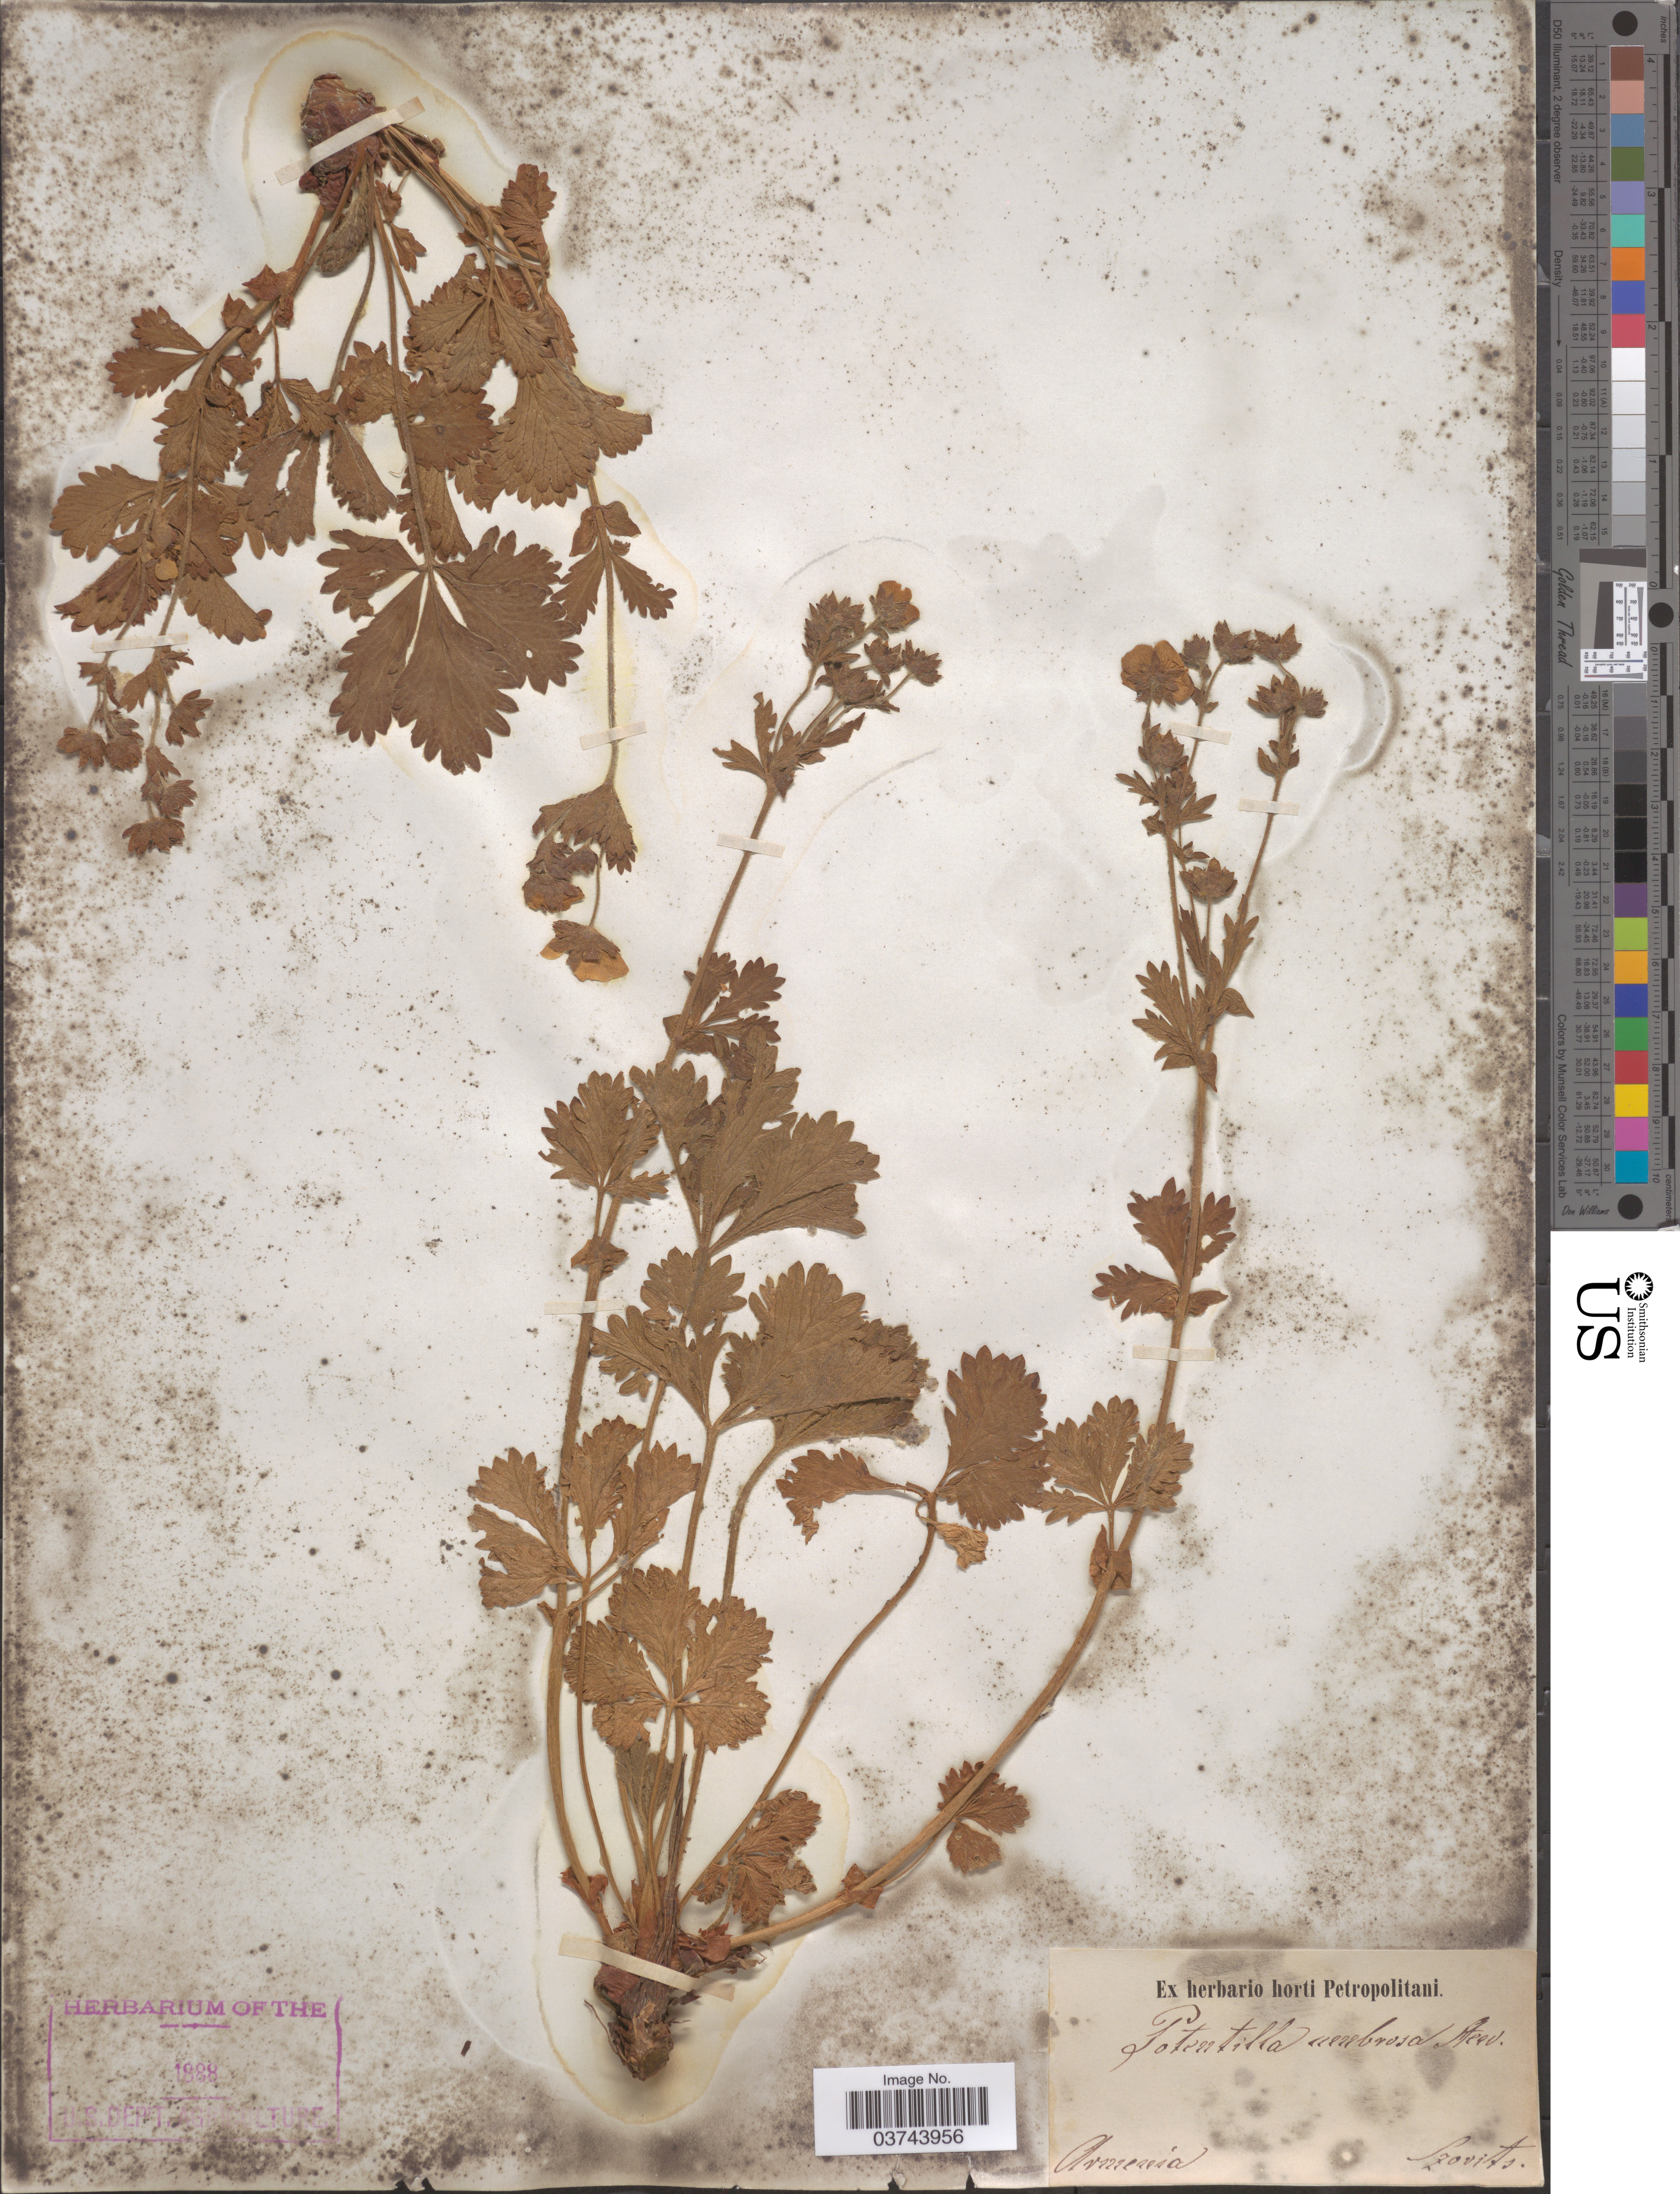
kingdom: Plantae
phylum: Tracheophyta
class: Magnoliopsida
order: Rosales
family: Rosaceae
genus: Potentilla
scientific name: Potentilla umbrosa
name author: Steven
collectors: Szovits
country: Armenia